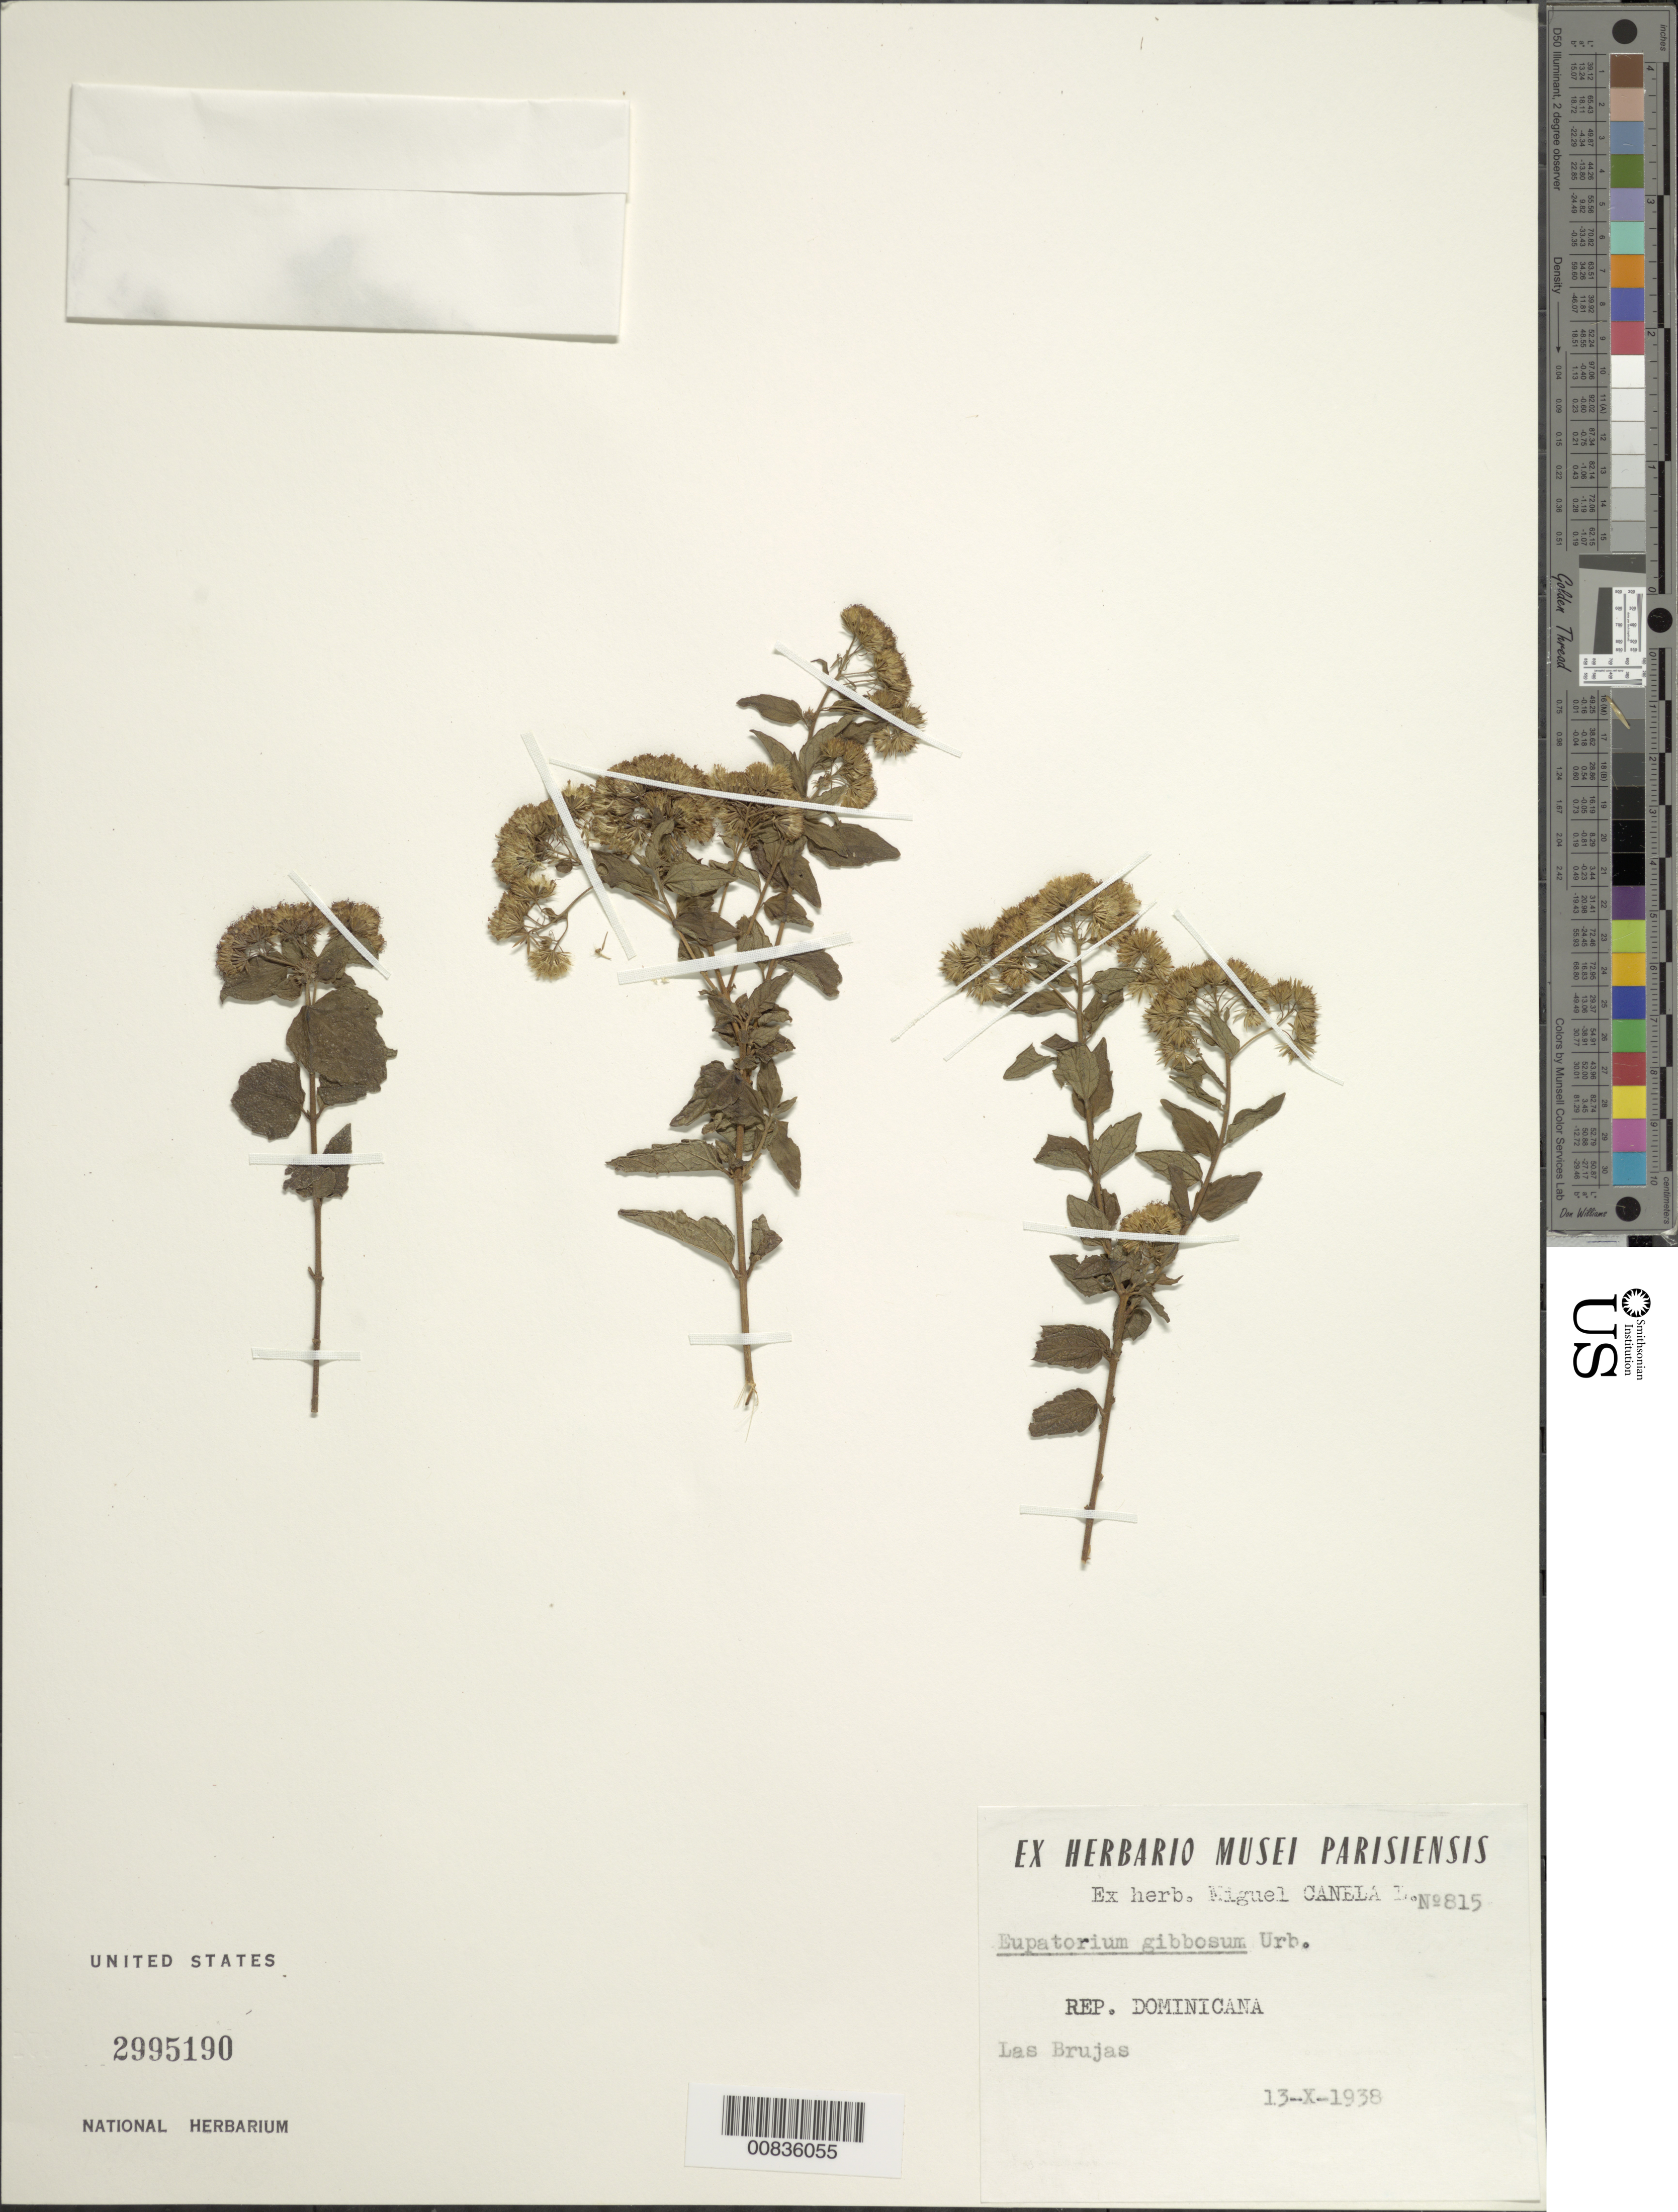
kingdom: Plantae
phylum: Tracheophyta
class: Magnoliopsida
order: Asterales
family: Asteraceae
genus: Koanophyllon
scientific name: Koanophyllon gibbosum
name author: (Urb.) R.M. King & H. Rob.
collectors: M. Canela Lazaro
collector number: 815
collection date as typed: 13 Dec 1938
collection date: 1938-12-13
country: Dominican Republic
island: Hispaniola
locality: Las Brujas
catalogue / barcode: US 2995190